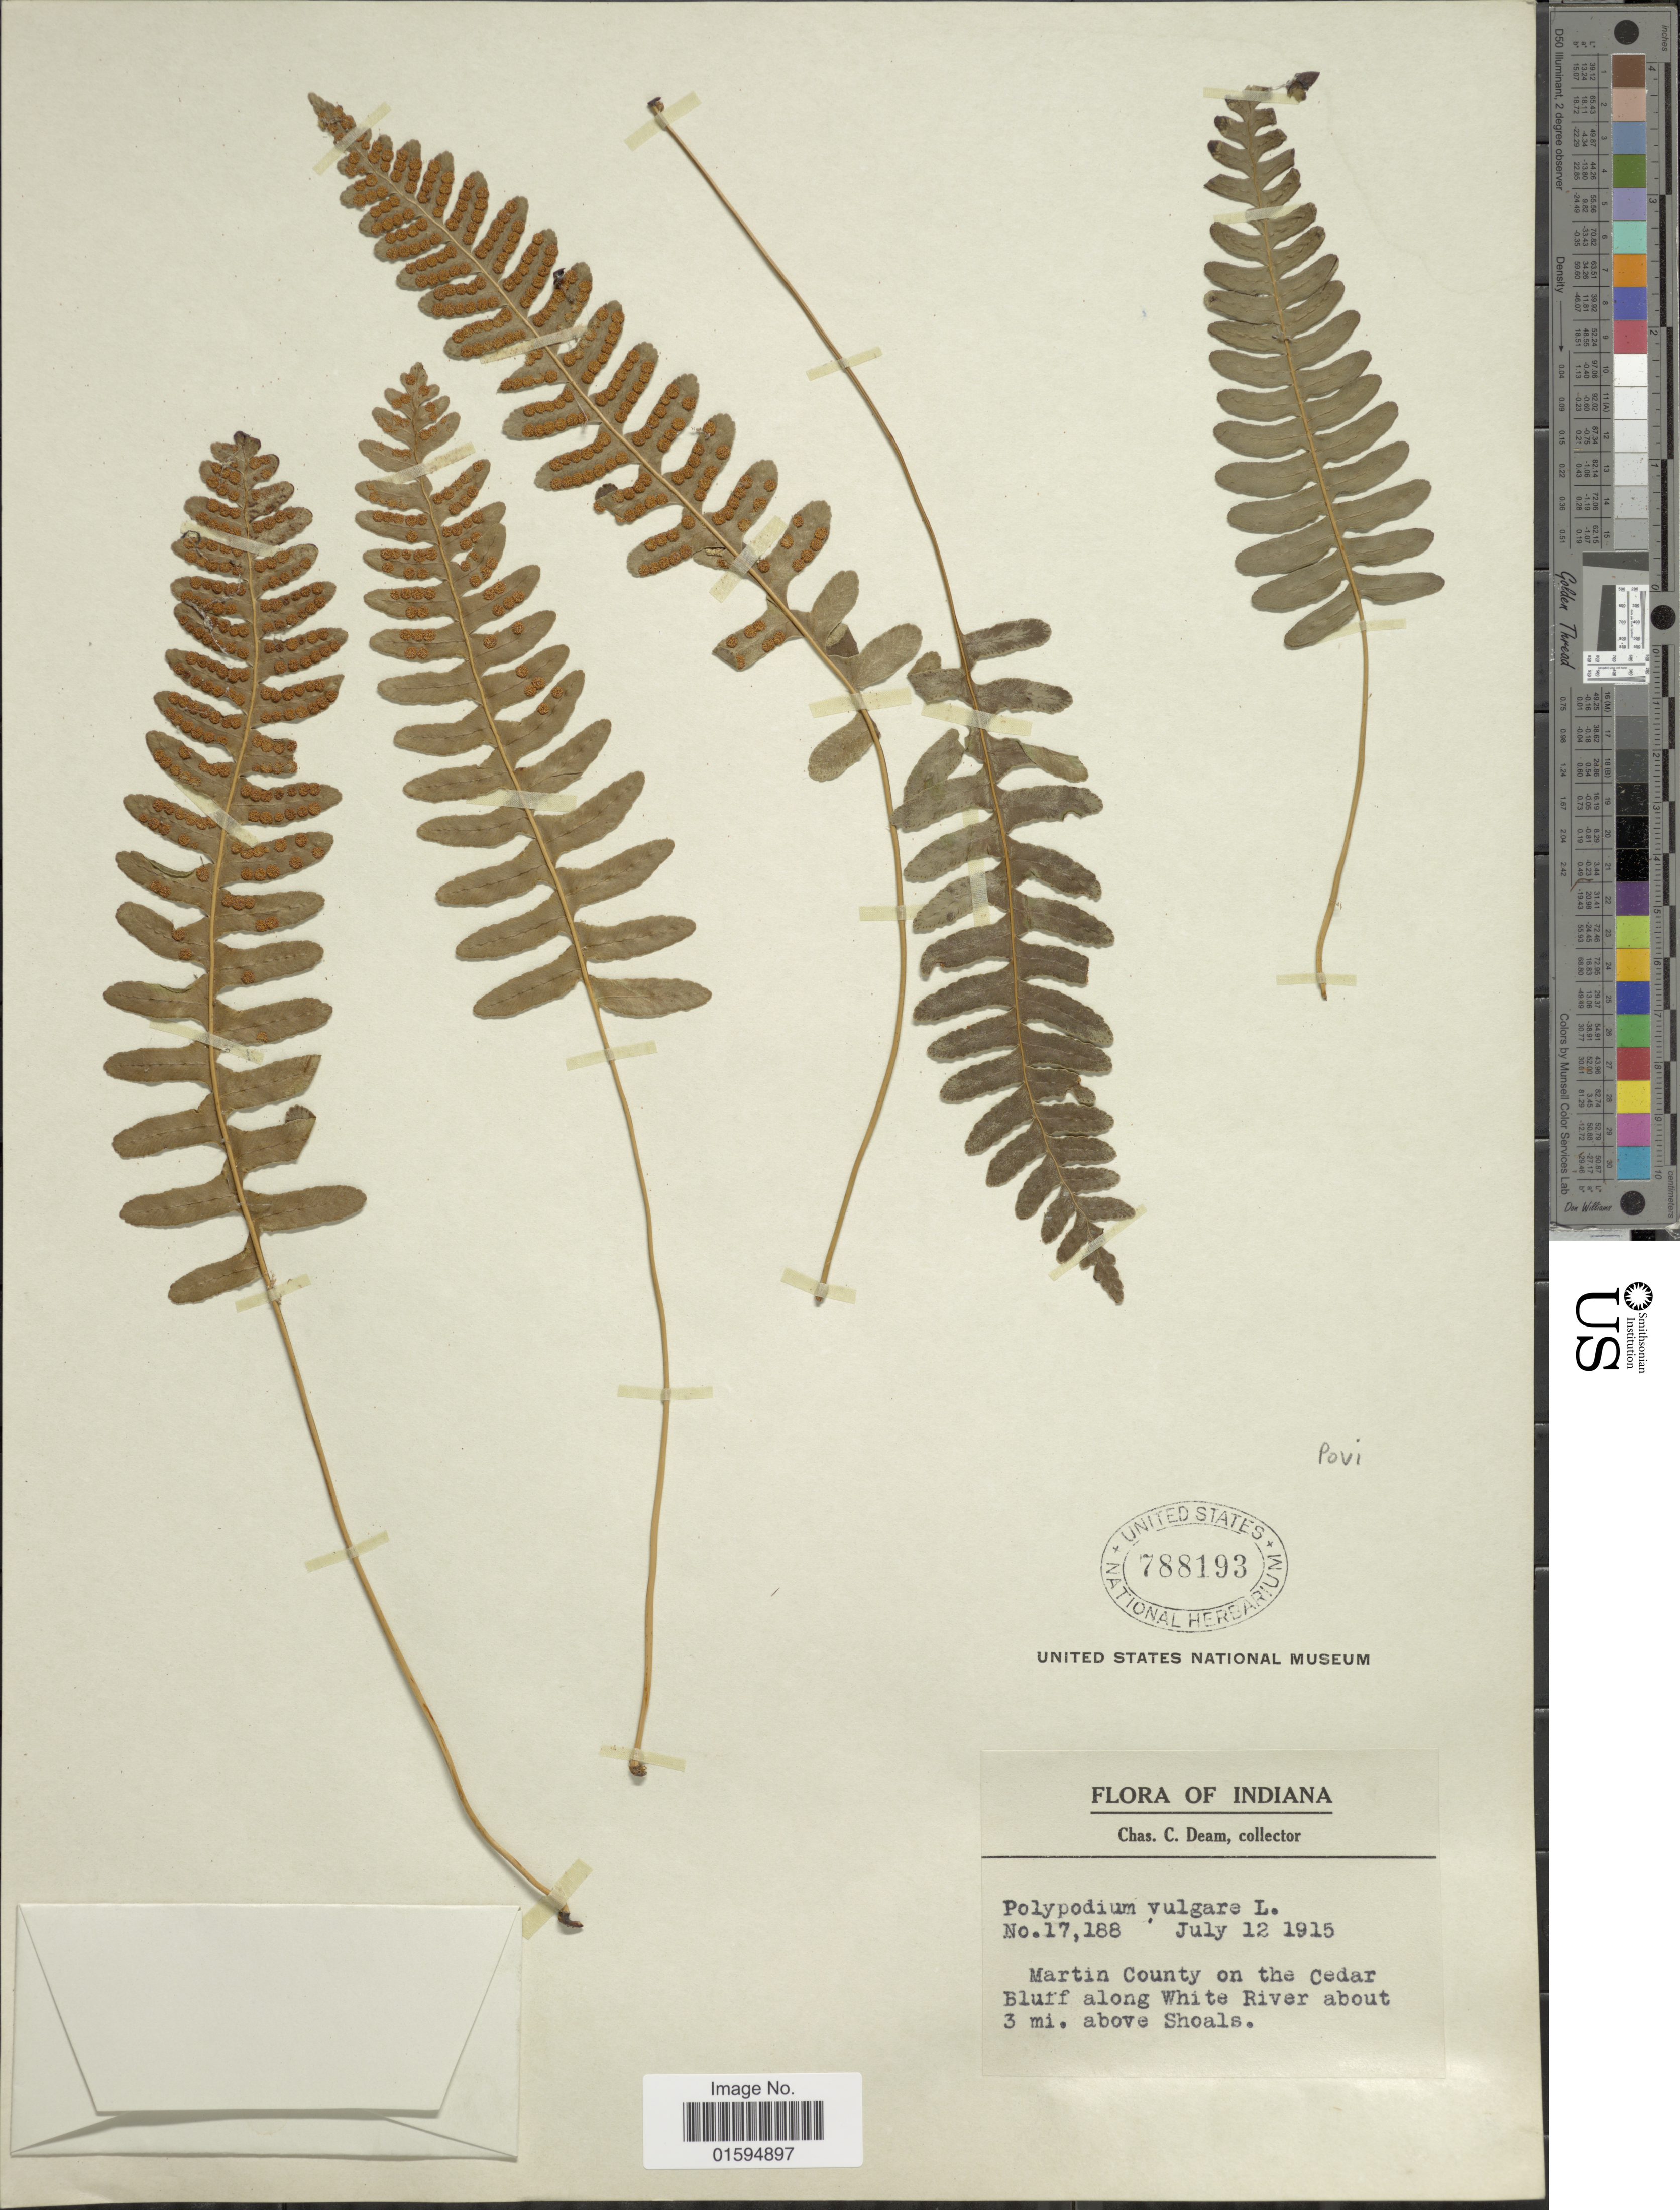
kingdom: Plantae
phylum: Tracheophyta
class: Polypodiopsida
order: Polypodiales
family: Polypodiaceae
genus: Polypodium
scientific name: Polypodium virginianum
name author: L.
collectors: C. C. Deam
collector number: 17188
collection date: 1915-07-12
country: United States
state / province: Indiana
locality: Martin County on Cedar bluff along White River about 3 mi. above Shoals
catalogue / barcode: US 788193